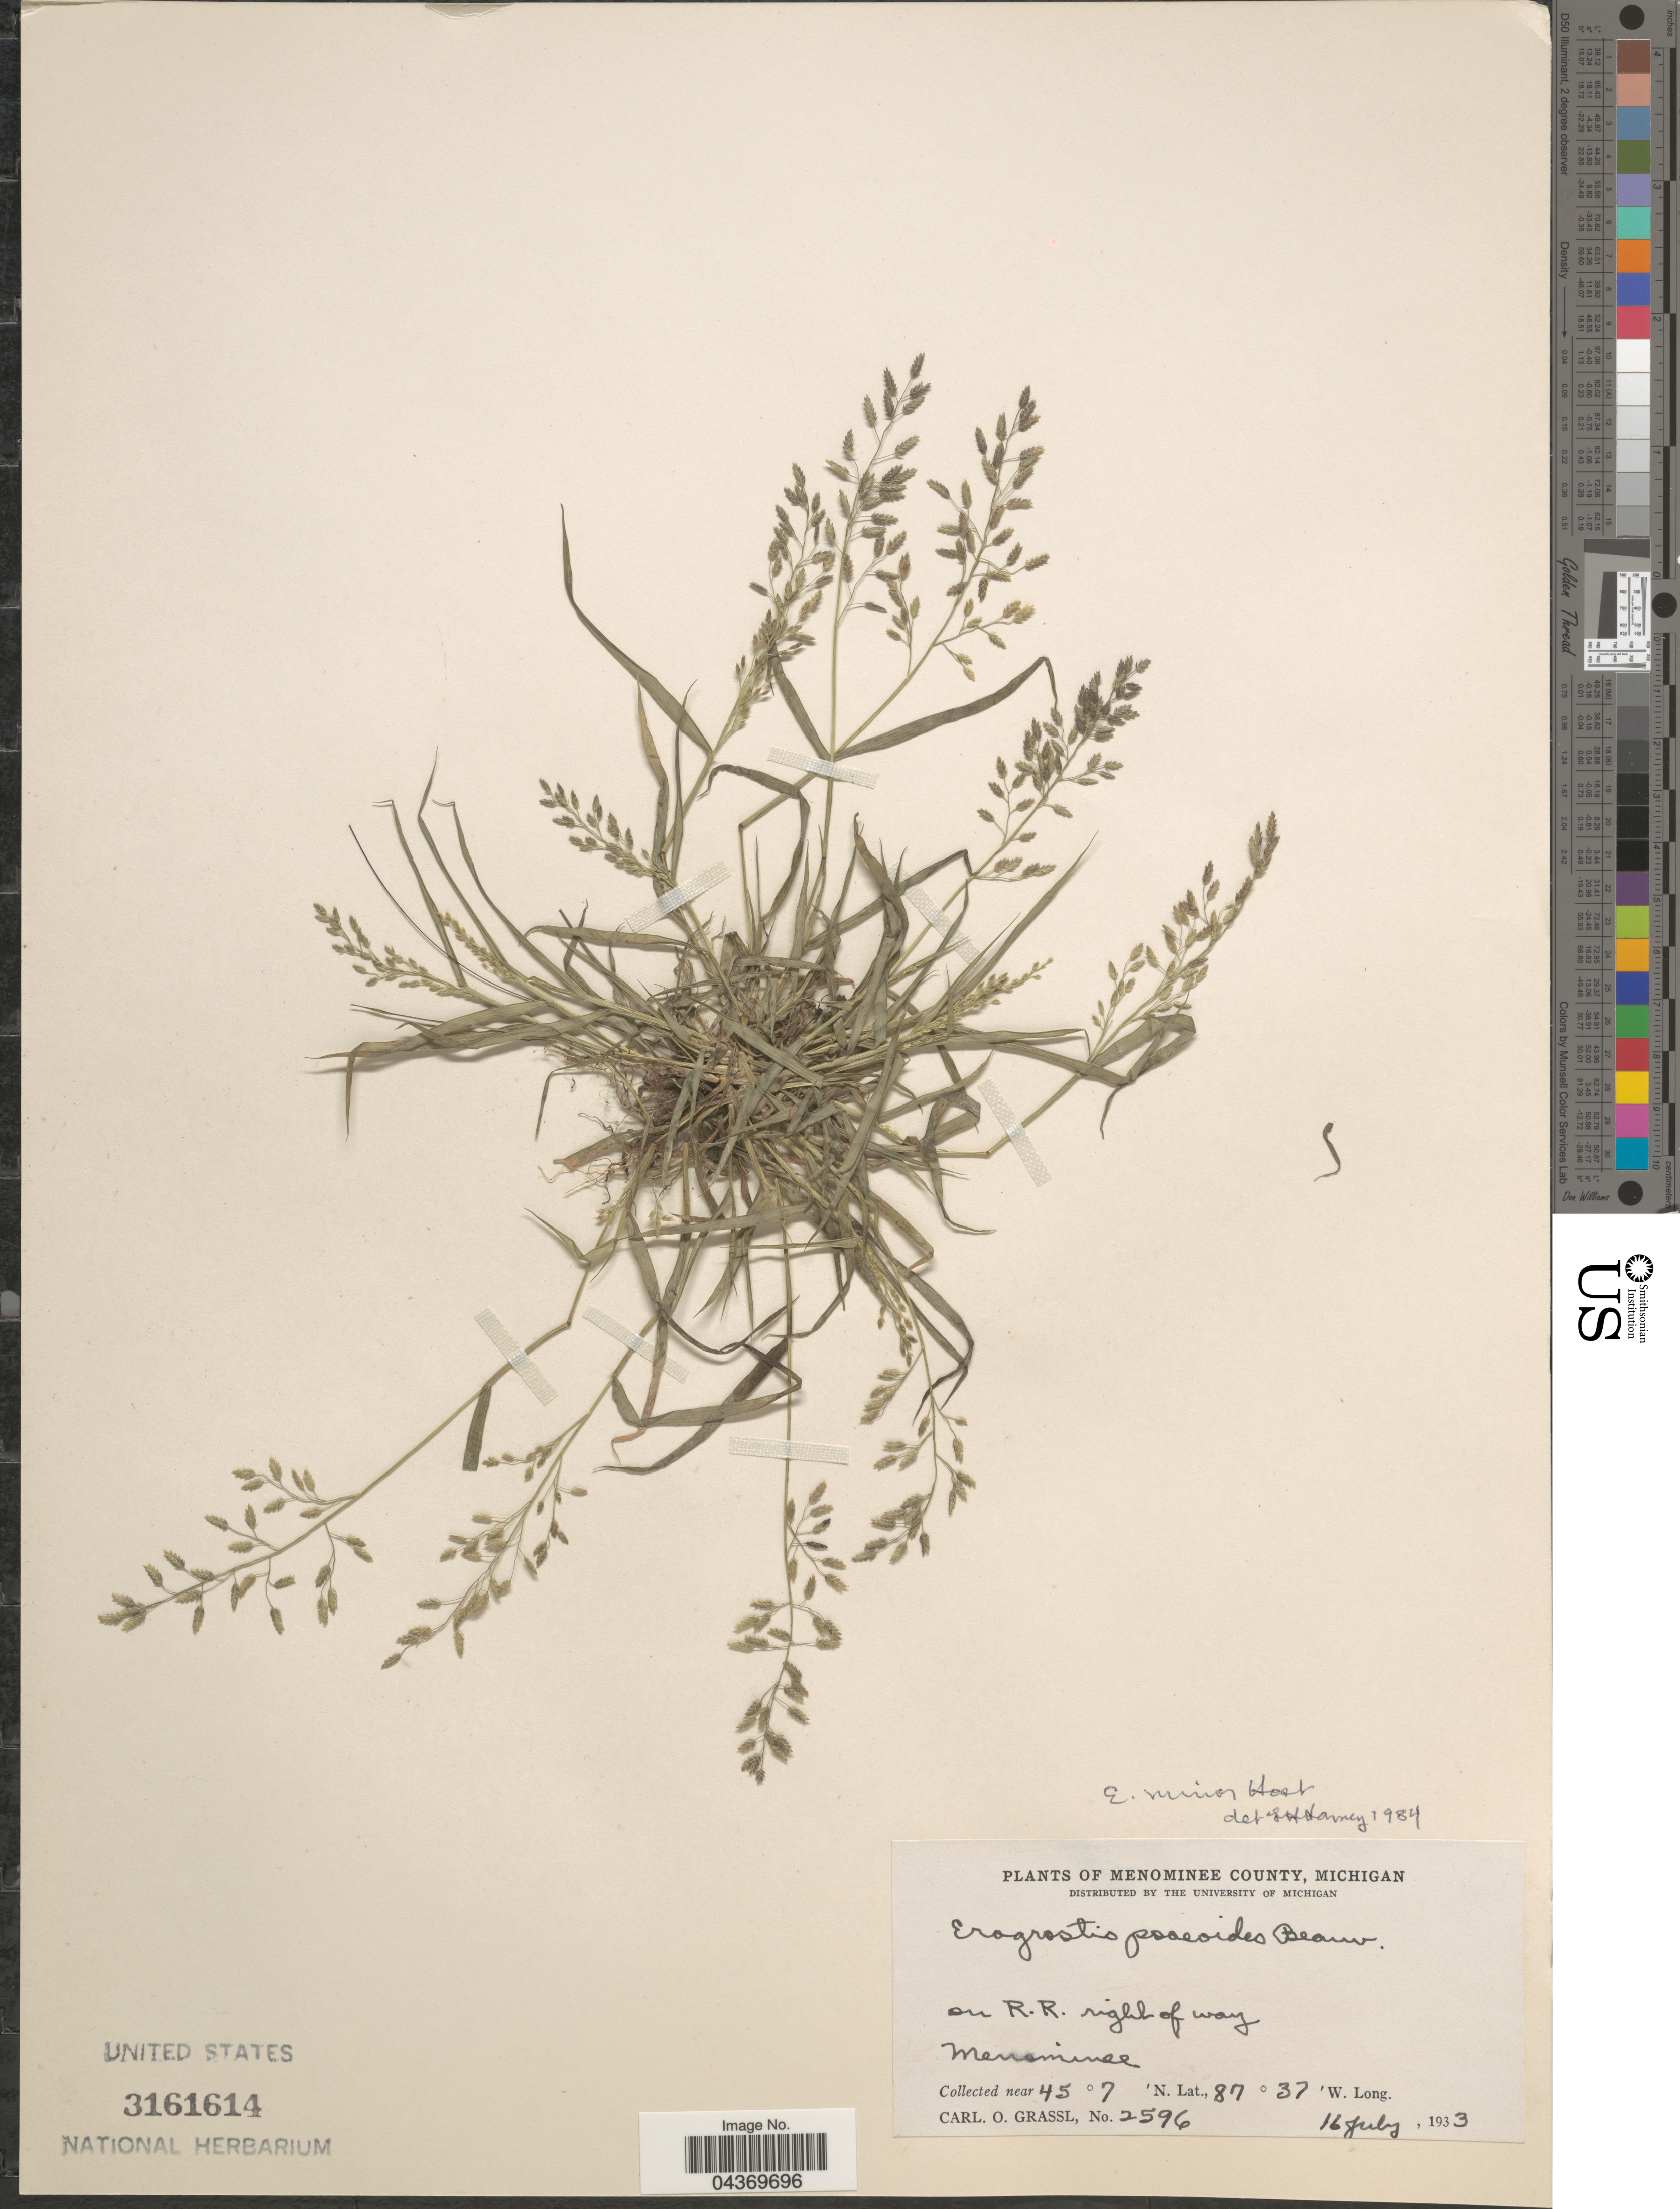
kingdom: Plantae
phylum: Tracheophyta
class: Liliopsida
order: Poales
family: Poaceae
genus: Eragrostis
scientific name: Eragrostis minor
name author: Host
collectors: C. Grassl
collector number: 2596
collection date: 1933-07-16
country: United States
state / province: Michigan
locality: Menominee County. On R.R. right of way. Menominee.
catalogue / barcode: US 3161614